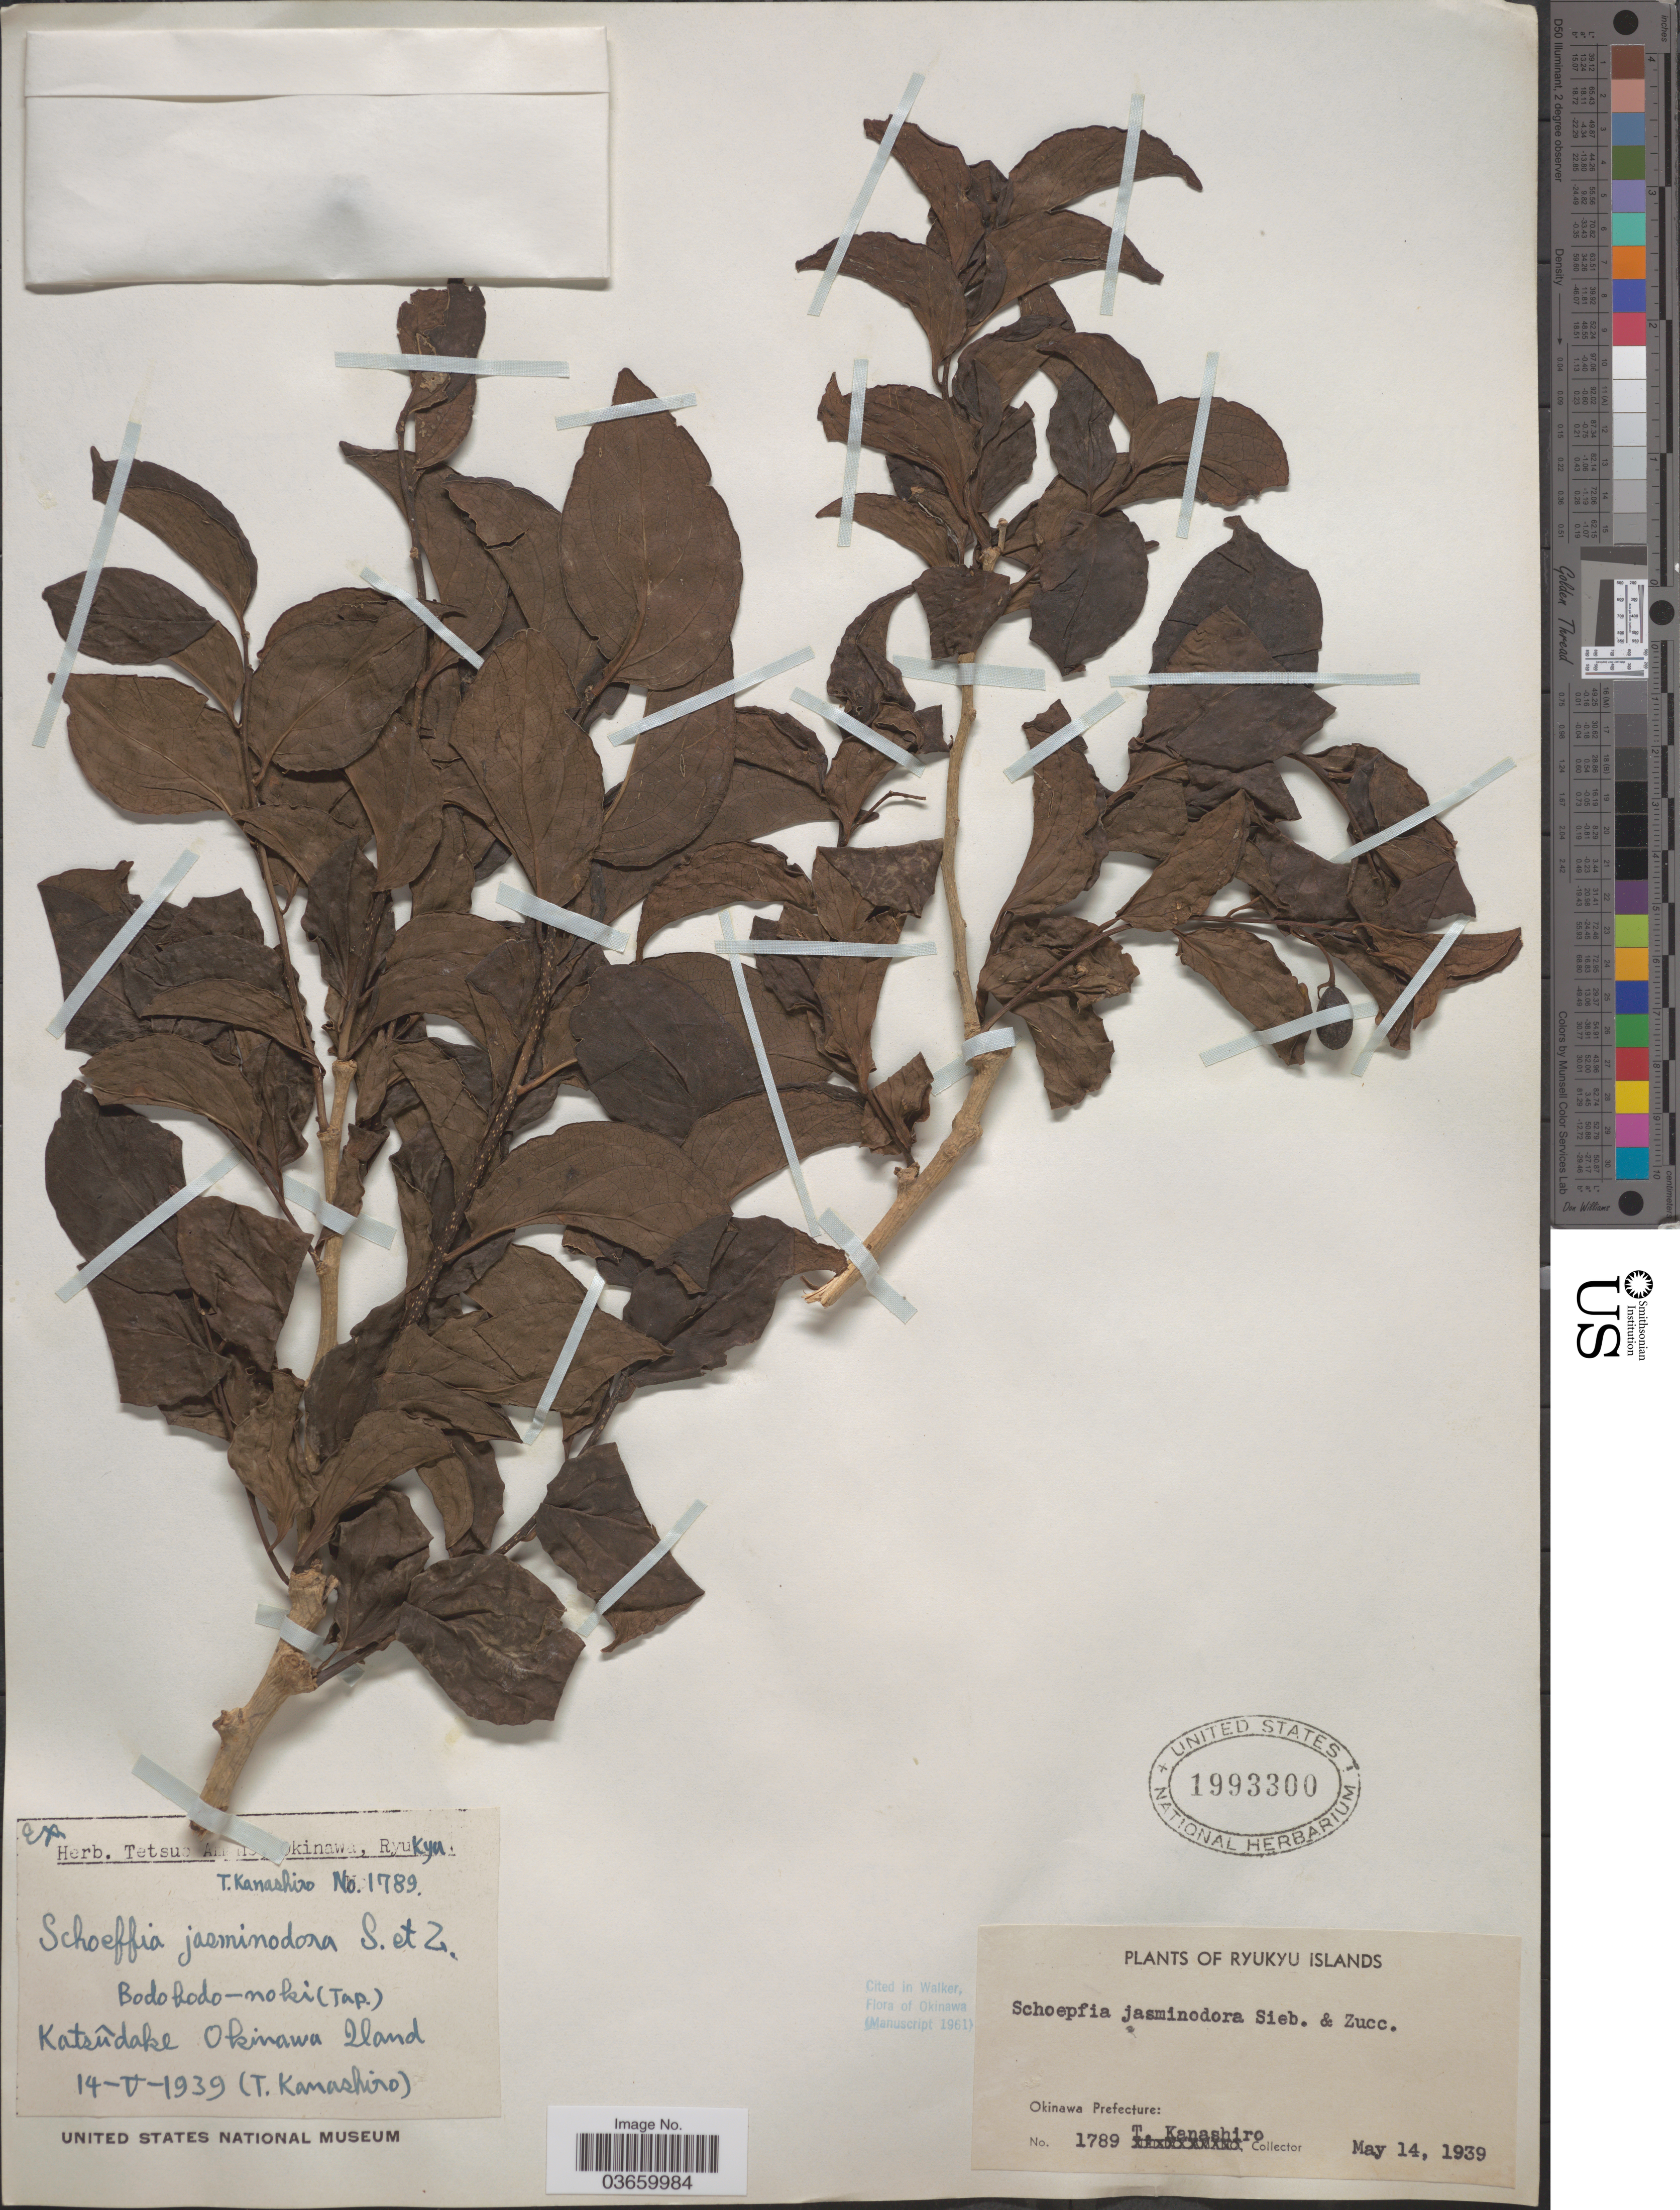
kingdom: Plantae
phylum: Tracheophyta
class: Magnoliopsida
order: Santalales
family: Schoepfiaceae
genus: Schoepfia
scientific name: Schoepfia jasminodora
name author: Zucc. & Siebold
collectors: T. Kanashiro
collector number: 1789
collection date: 1939-05-14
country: Japan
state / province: Okinawa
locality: Ryukyu Islands, Okinawa Prefecture: Katsûdake Okinawa Island.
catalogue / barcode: US 1993300